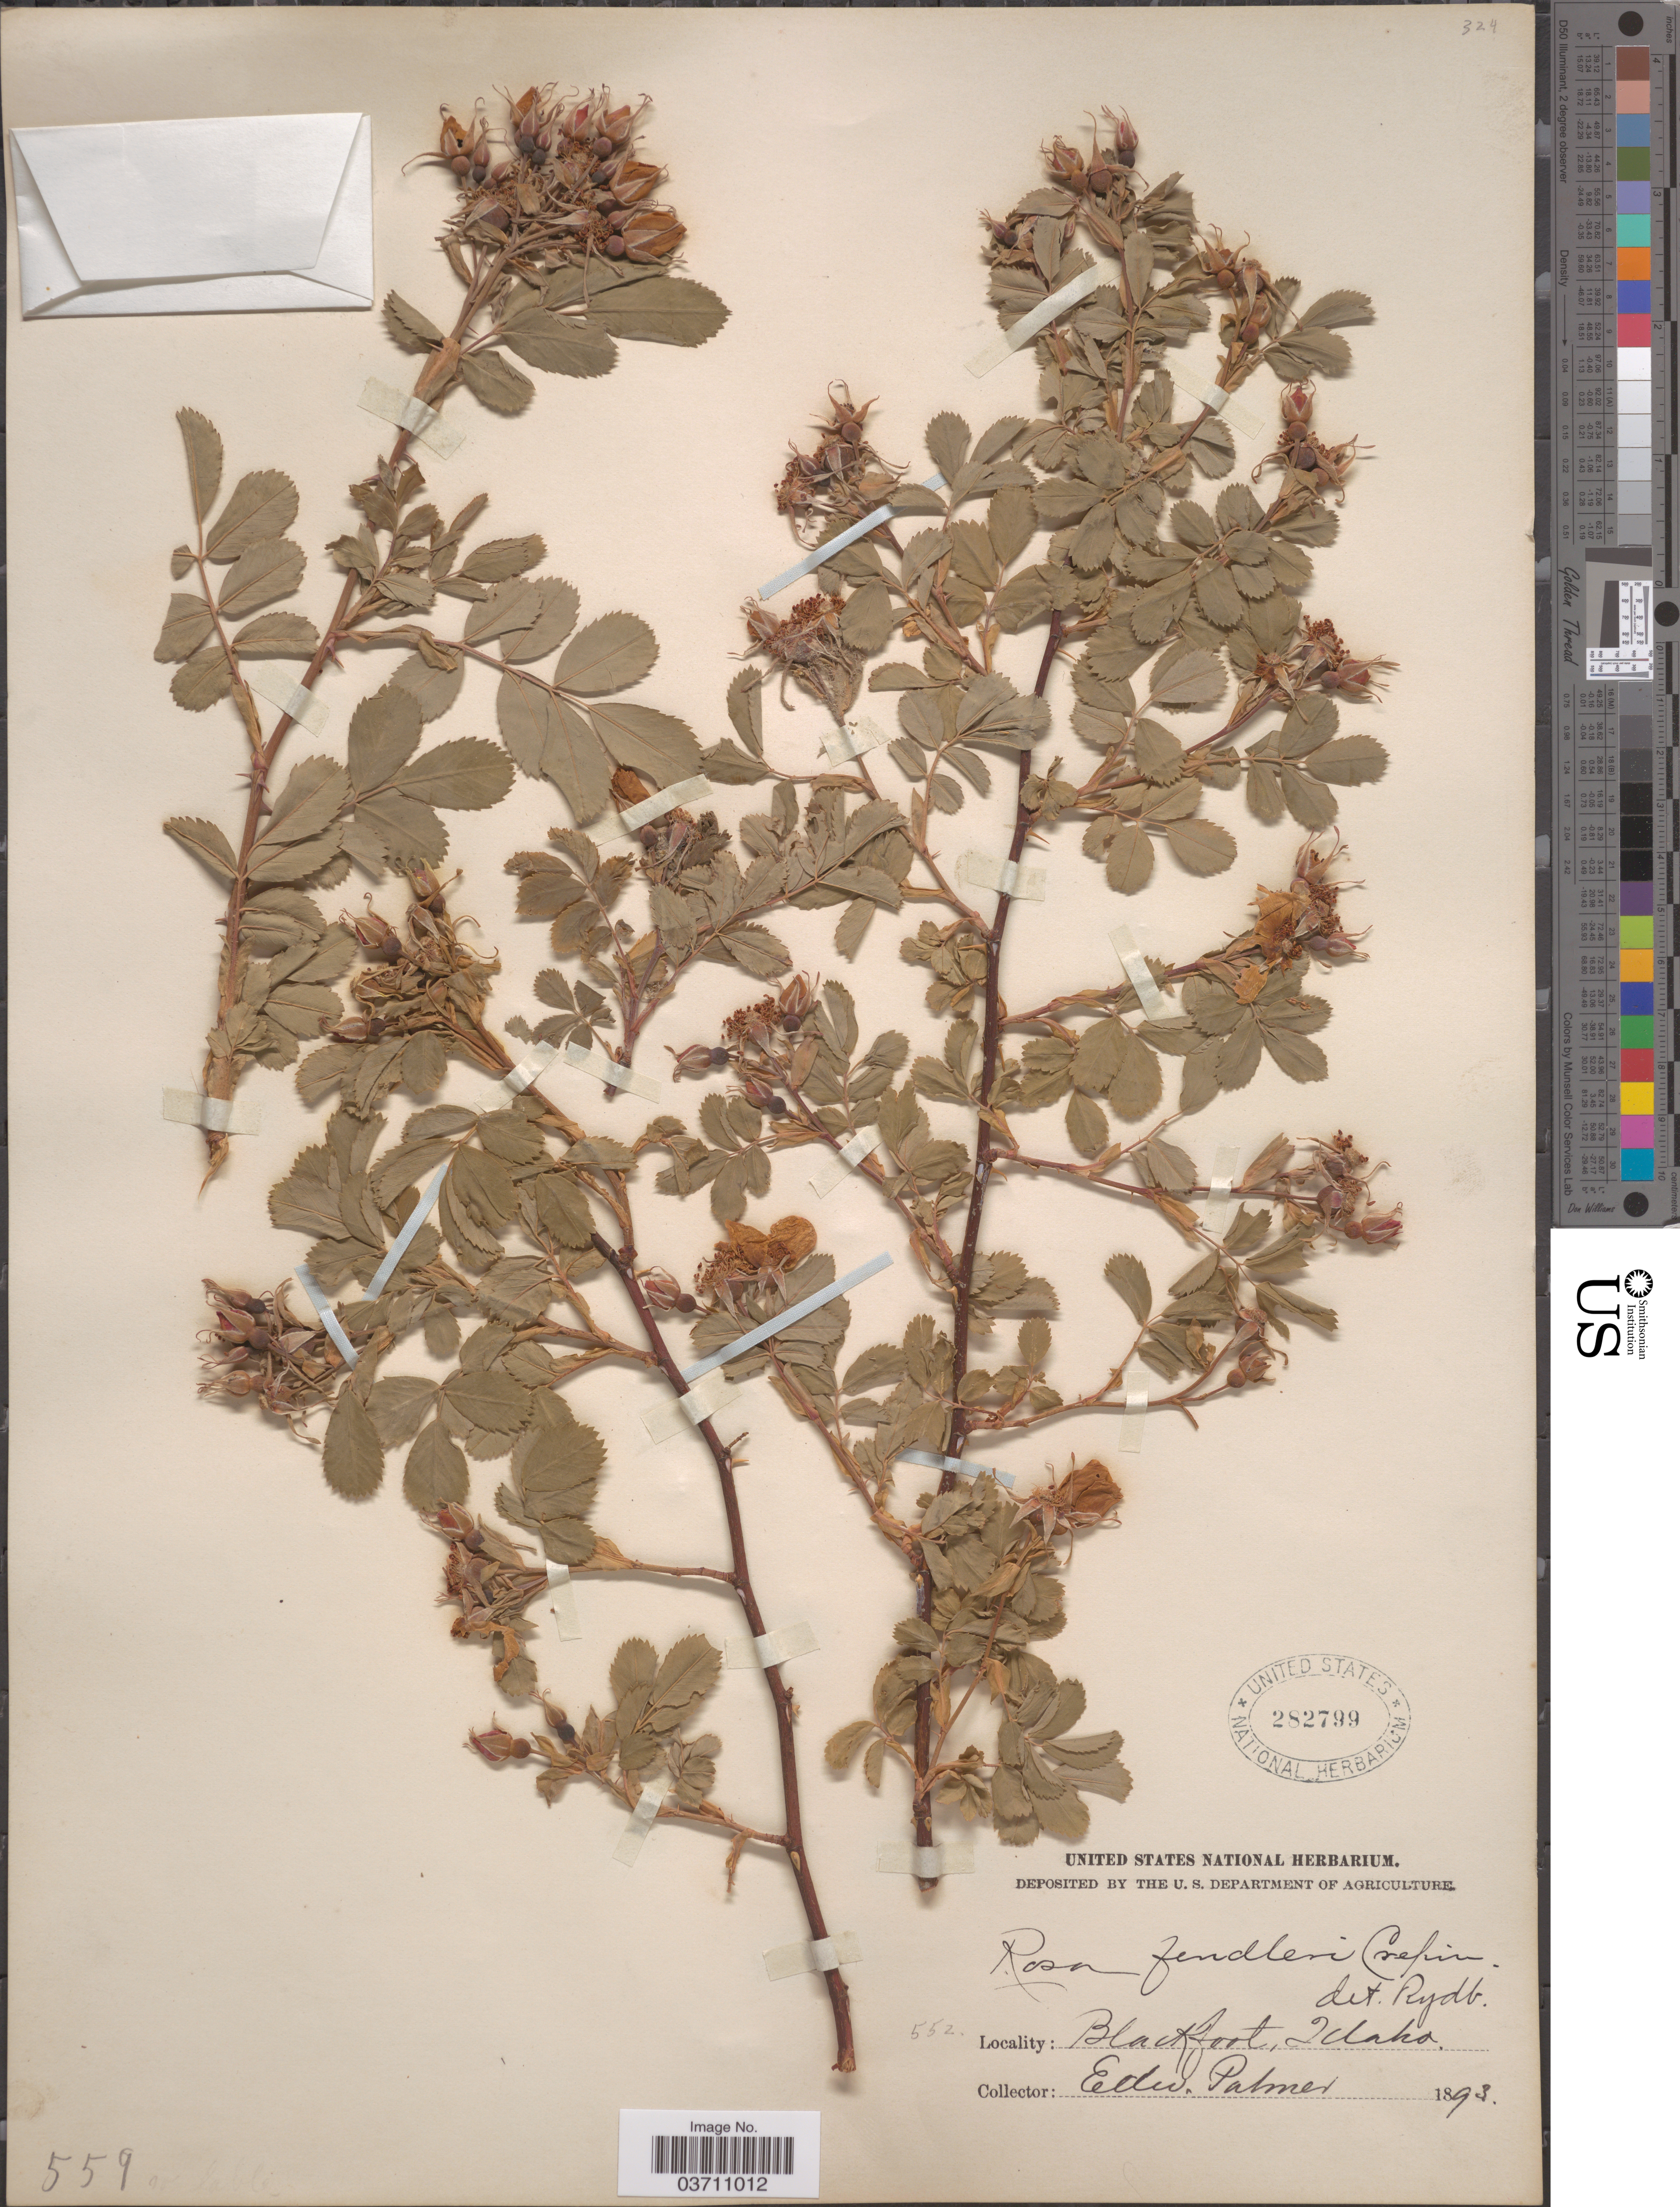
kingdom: Plantae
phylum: Tracheophyta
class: Magnoliopsida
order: Rosales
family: Rosaceae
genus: Rosa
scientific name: Rosa fendleri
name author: Crép.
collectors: E. Palmer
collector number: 552?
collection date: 1893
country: United States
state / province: Idaho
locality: Blackfoot.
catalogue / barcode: US 282799